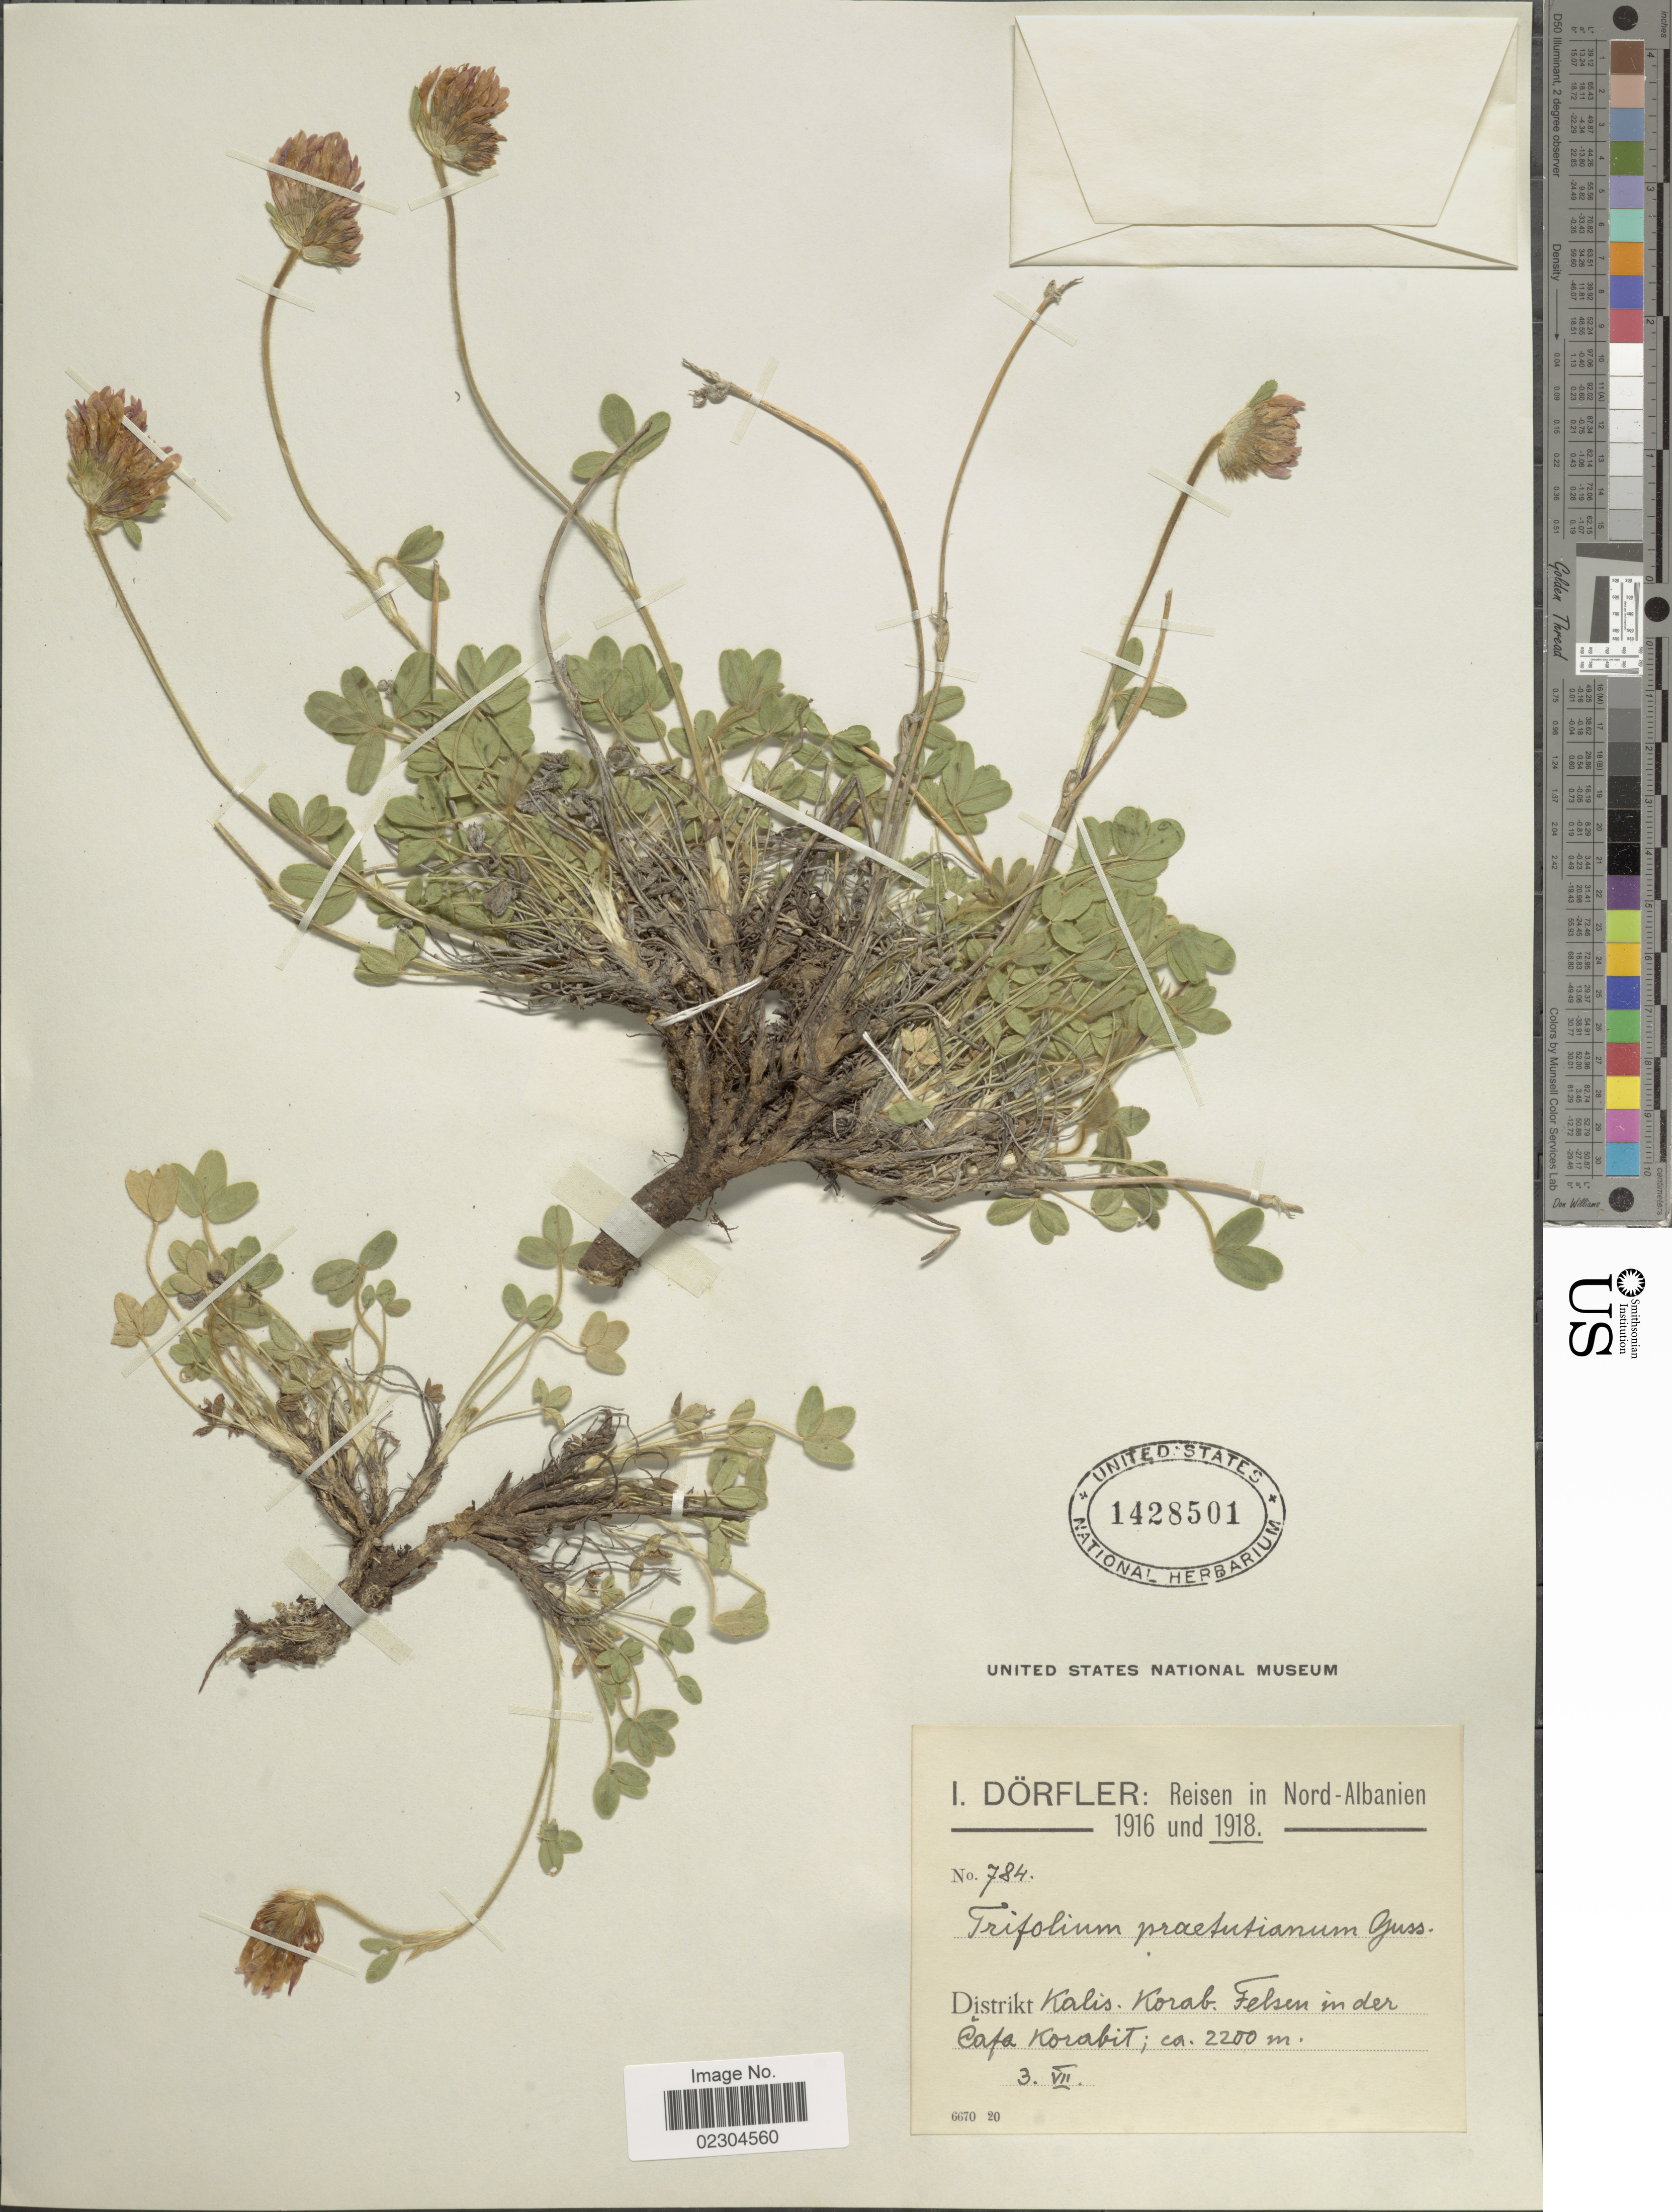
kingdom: Plantae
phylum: Tracheophyta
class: Magnoliopsida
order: Fabales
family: Fabaceae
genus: Trifolium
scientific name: Trifolium praetutianum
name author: Gussone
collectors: I. Dörfler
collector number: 784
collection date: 1916-07-03/1918-07-03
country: Albania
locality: Reisen in Nord-Albanien, Distrikt Kalis, Korab, Felsen in der Cafa Korabit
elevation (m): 2200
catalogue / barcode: US 1428501